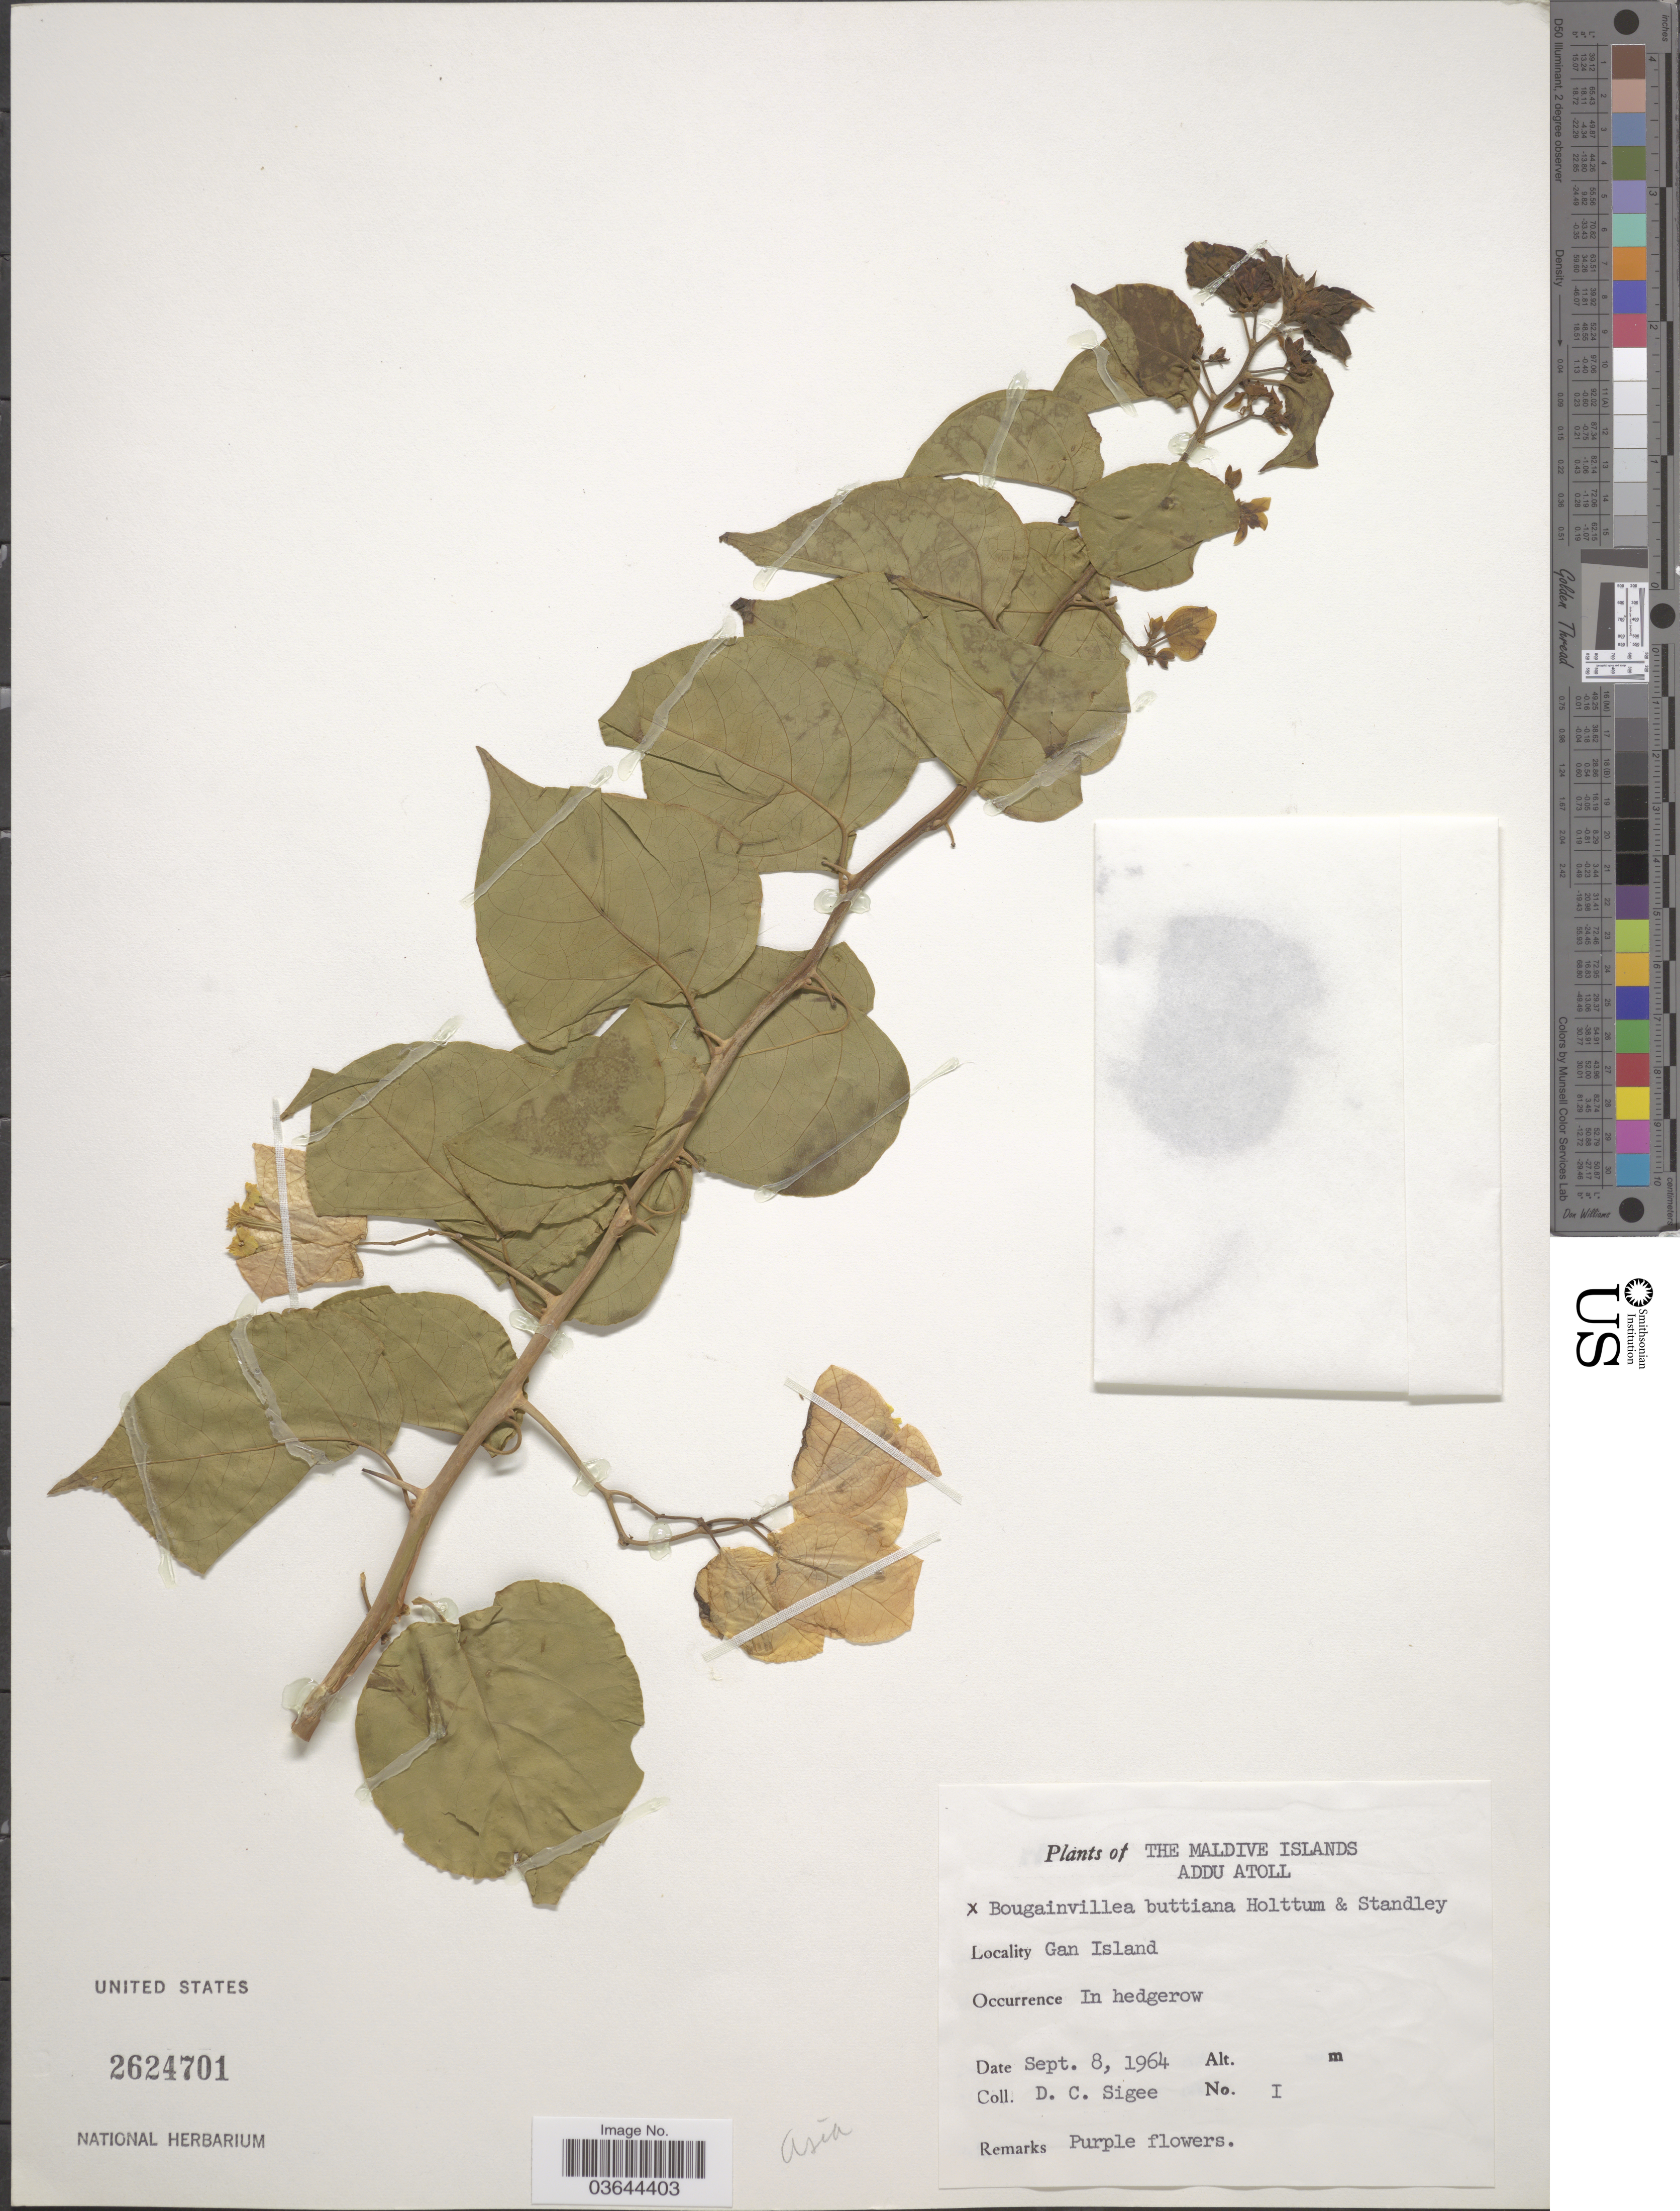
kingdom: Plantae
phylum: Tracheophyta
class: Magnoliopsida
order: Caryophyllales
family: Nyctaginaceae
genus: Bougainvillea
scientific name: Bougainvillea x buttiana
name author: Holttum & Standl.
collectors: D. C. Sigee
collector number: I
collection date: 1964-09-08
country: Maldive Islands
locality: Addu Atoll. Gan Island.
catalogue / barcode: US 2624701